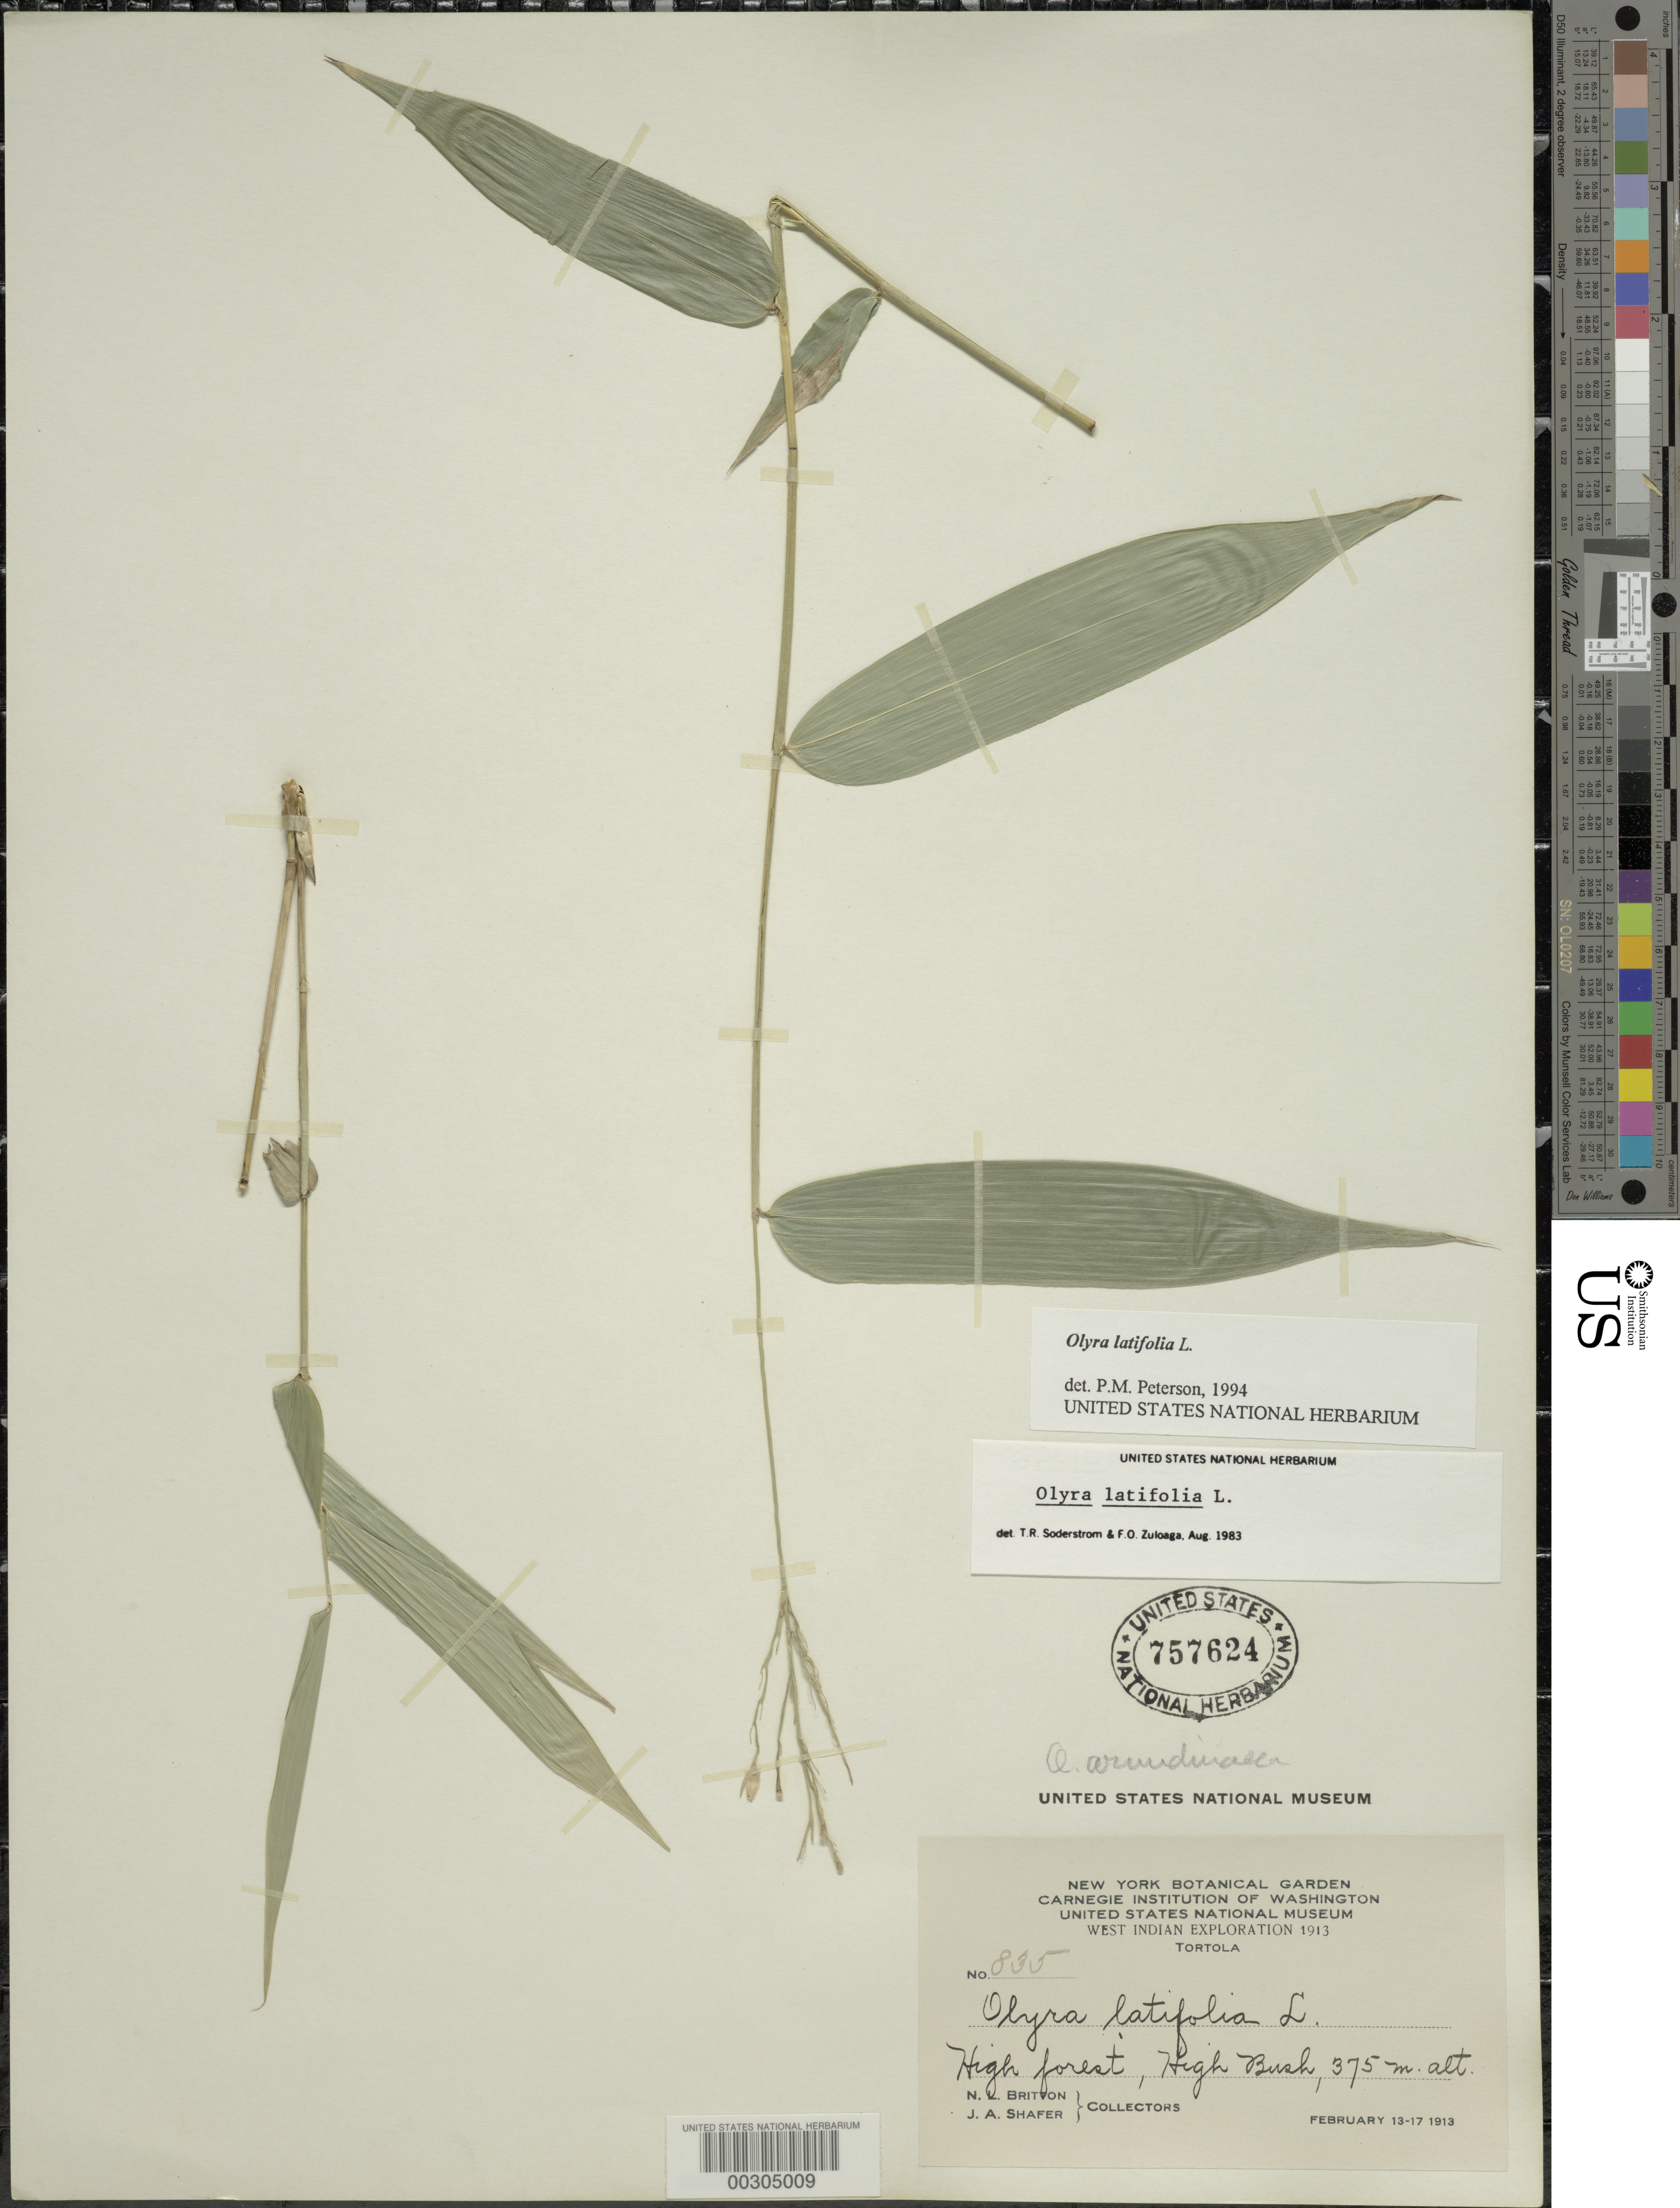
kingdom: Plantae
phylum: Tracheophyta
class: Liliopsida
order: Poales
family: Poaceae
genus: Olyra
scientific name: Olyra latifolia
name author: L.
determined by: Peterson, Paul M., (BOT), Smithsonian Institution - National Museum of Natural History (UNITED STATES)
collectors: N. Britton & J. A. Shafer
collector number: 835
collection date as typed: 13 Feb 1913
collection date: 1913-02-13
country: British Virgin Islands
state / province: Tortola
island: Tortola Island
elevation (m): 375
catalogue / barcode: US 757624